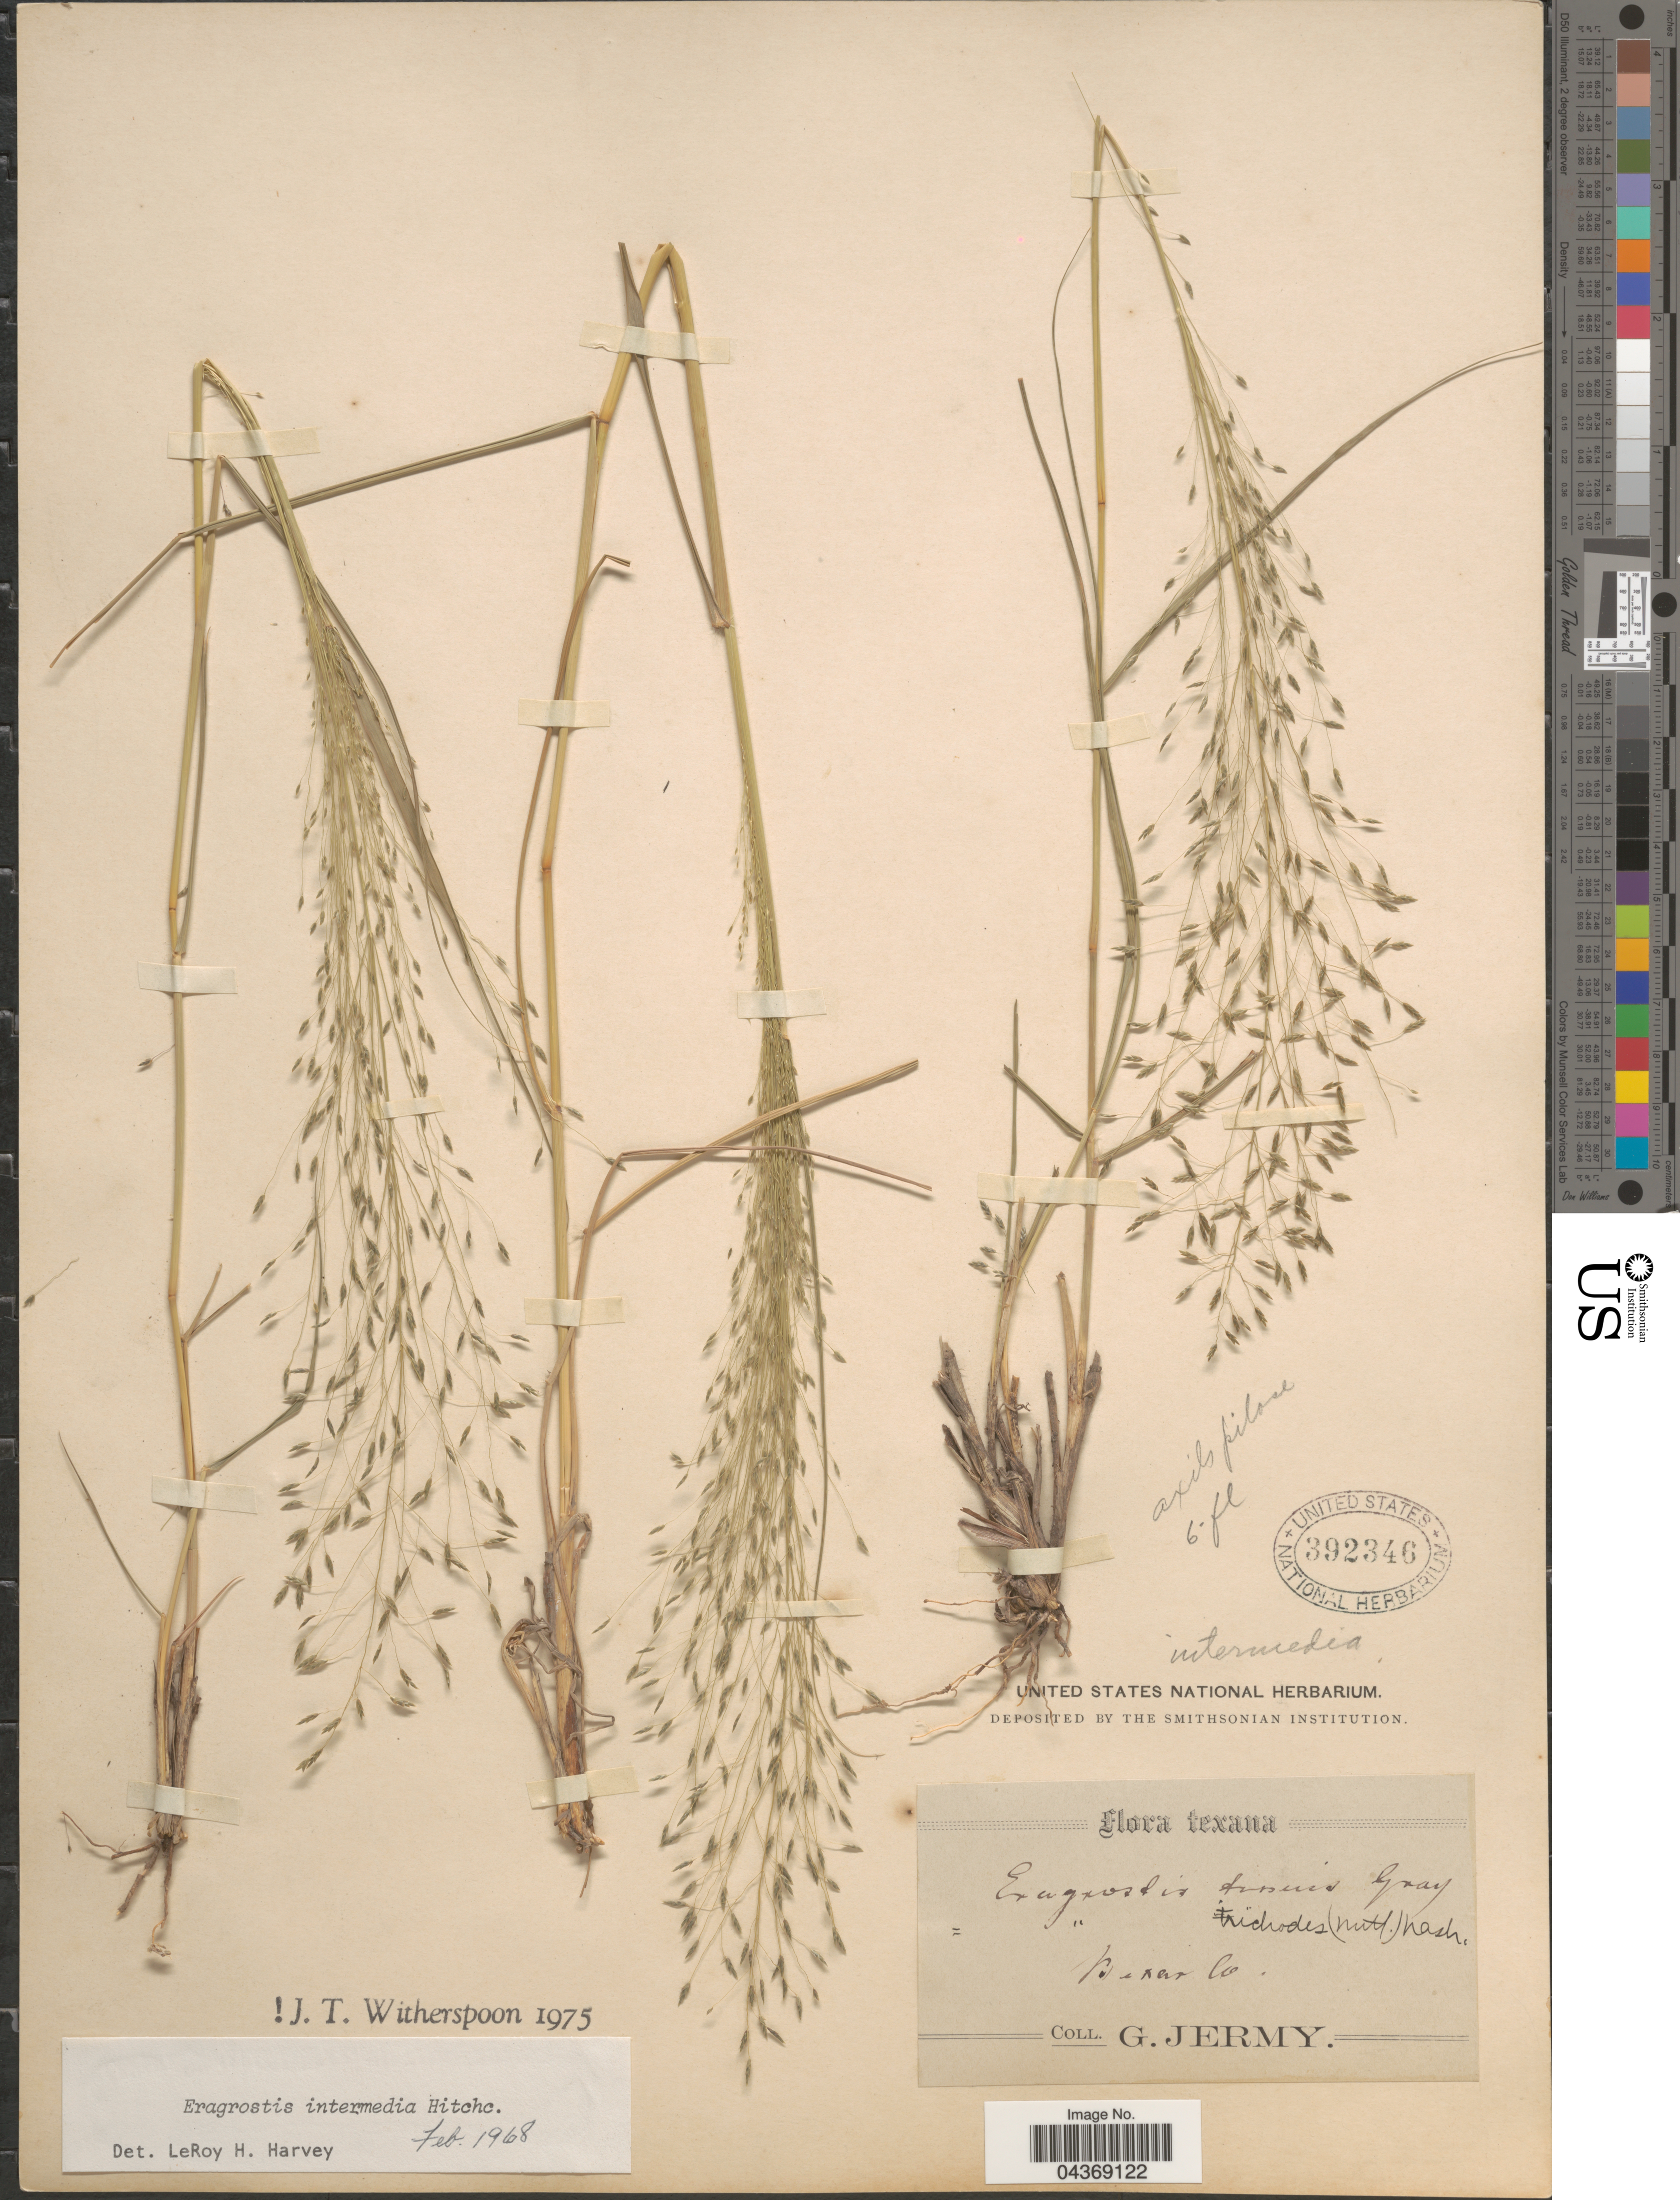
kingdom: Plantae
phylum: Tracheophyta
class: Liliopsida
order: Poales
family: Poaceae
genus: Eragrostis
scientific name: Eragrostis intermedia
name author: Hitchc.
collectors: G. Jermy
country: United States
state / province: Texas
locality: Bexar Co.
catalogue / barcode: US 392346